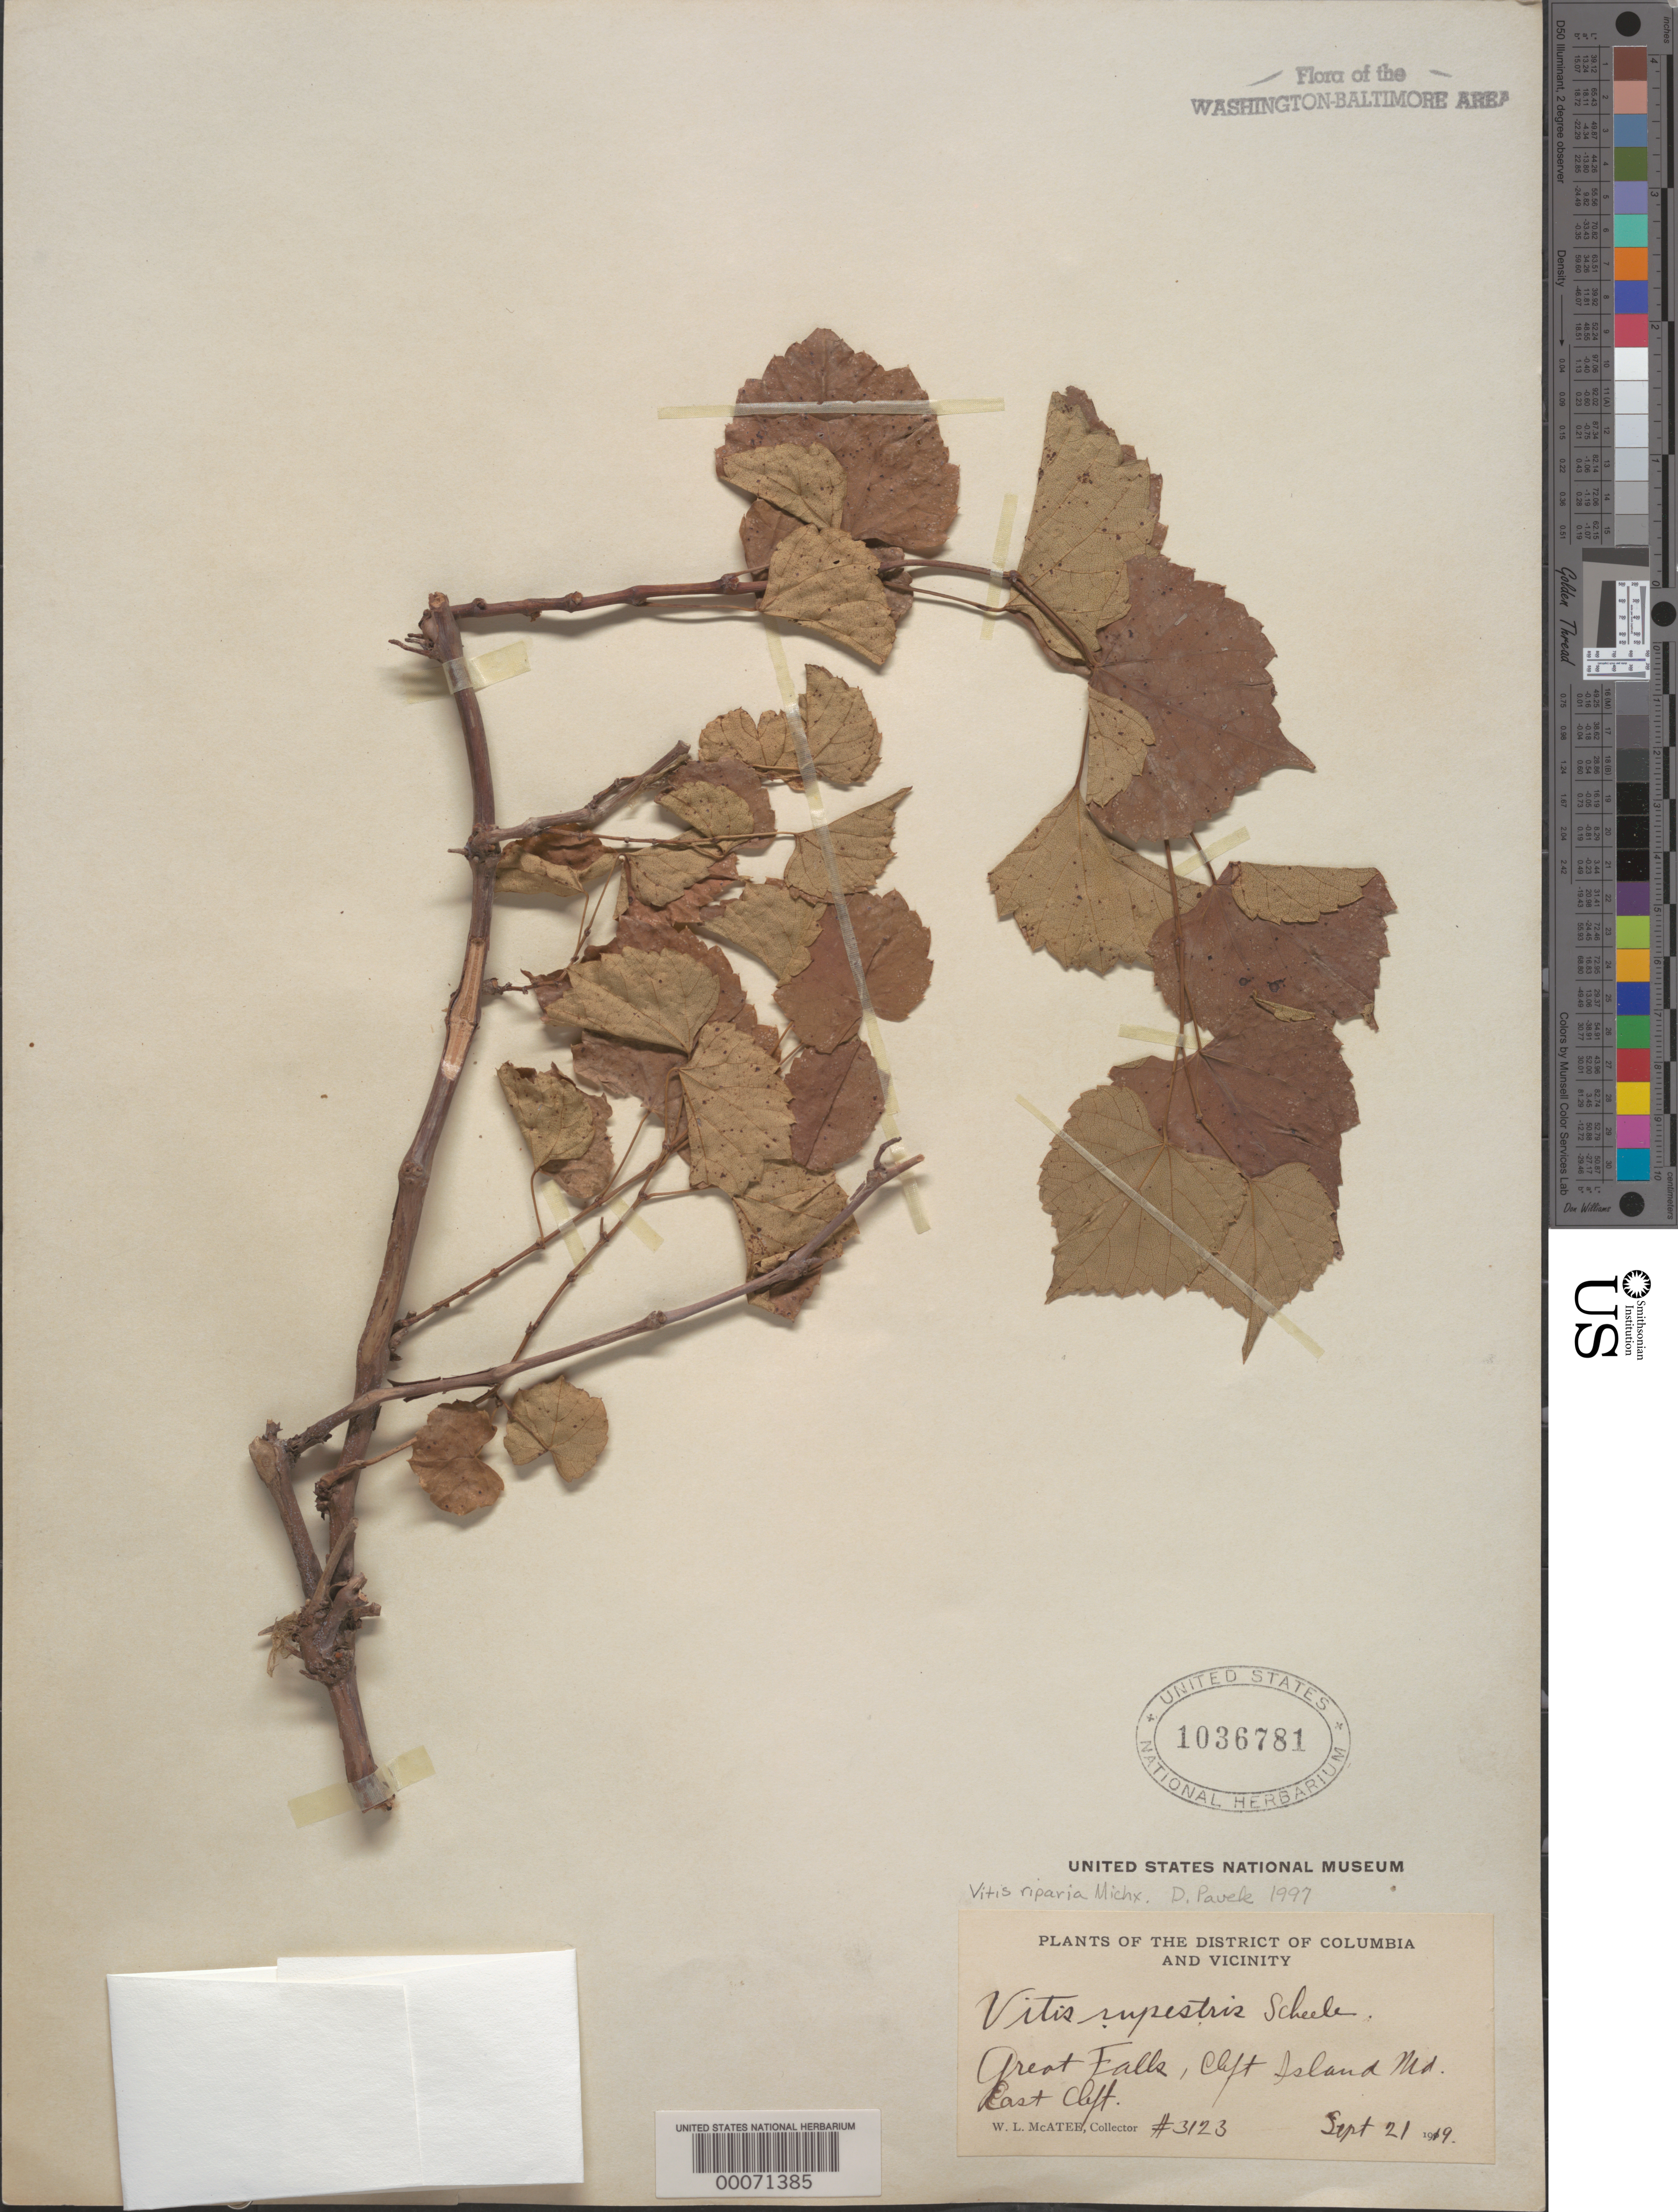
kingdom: Plantae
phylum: Tracheophyta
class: Magnoliopsida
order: Vitales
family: Vitaceae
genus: Vitis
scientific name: Vitis rupestris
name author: Scheele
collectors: W. McAtee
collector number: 3123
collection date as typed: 21 Sep 1919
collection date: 1919-09-21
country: United States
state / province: Maryland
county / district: Montgomery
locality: Great Falls, Cleft Island C. & O. Canal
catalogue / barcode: US 1036781